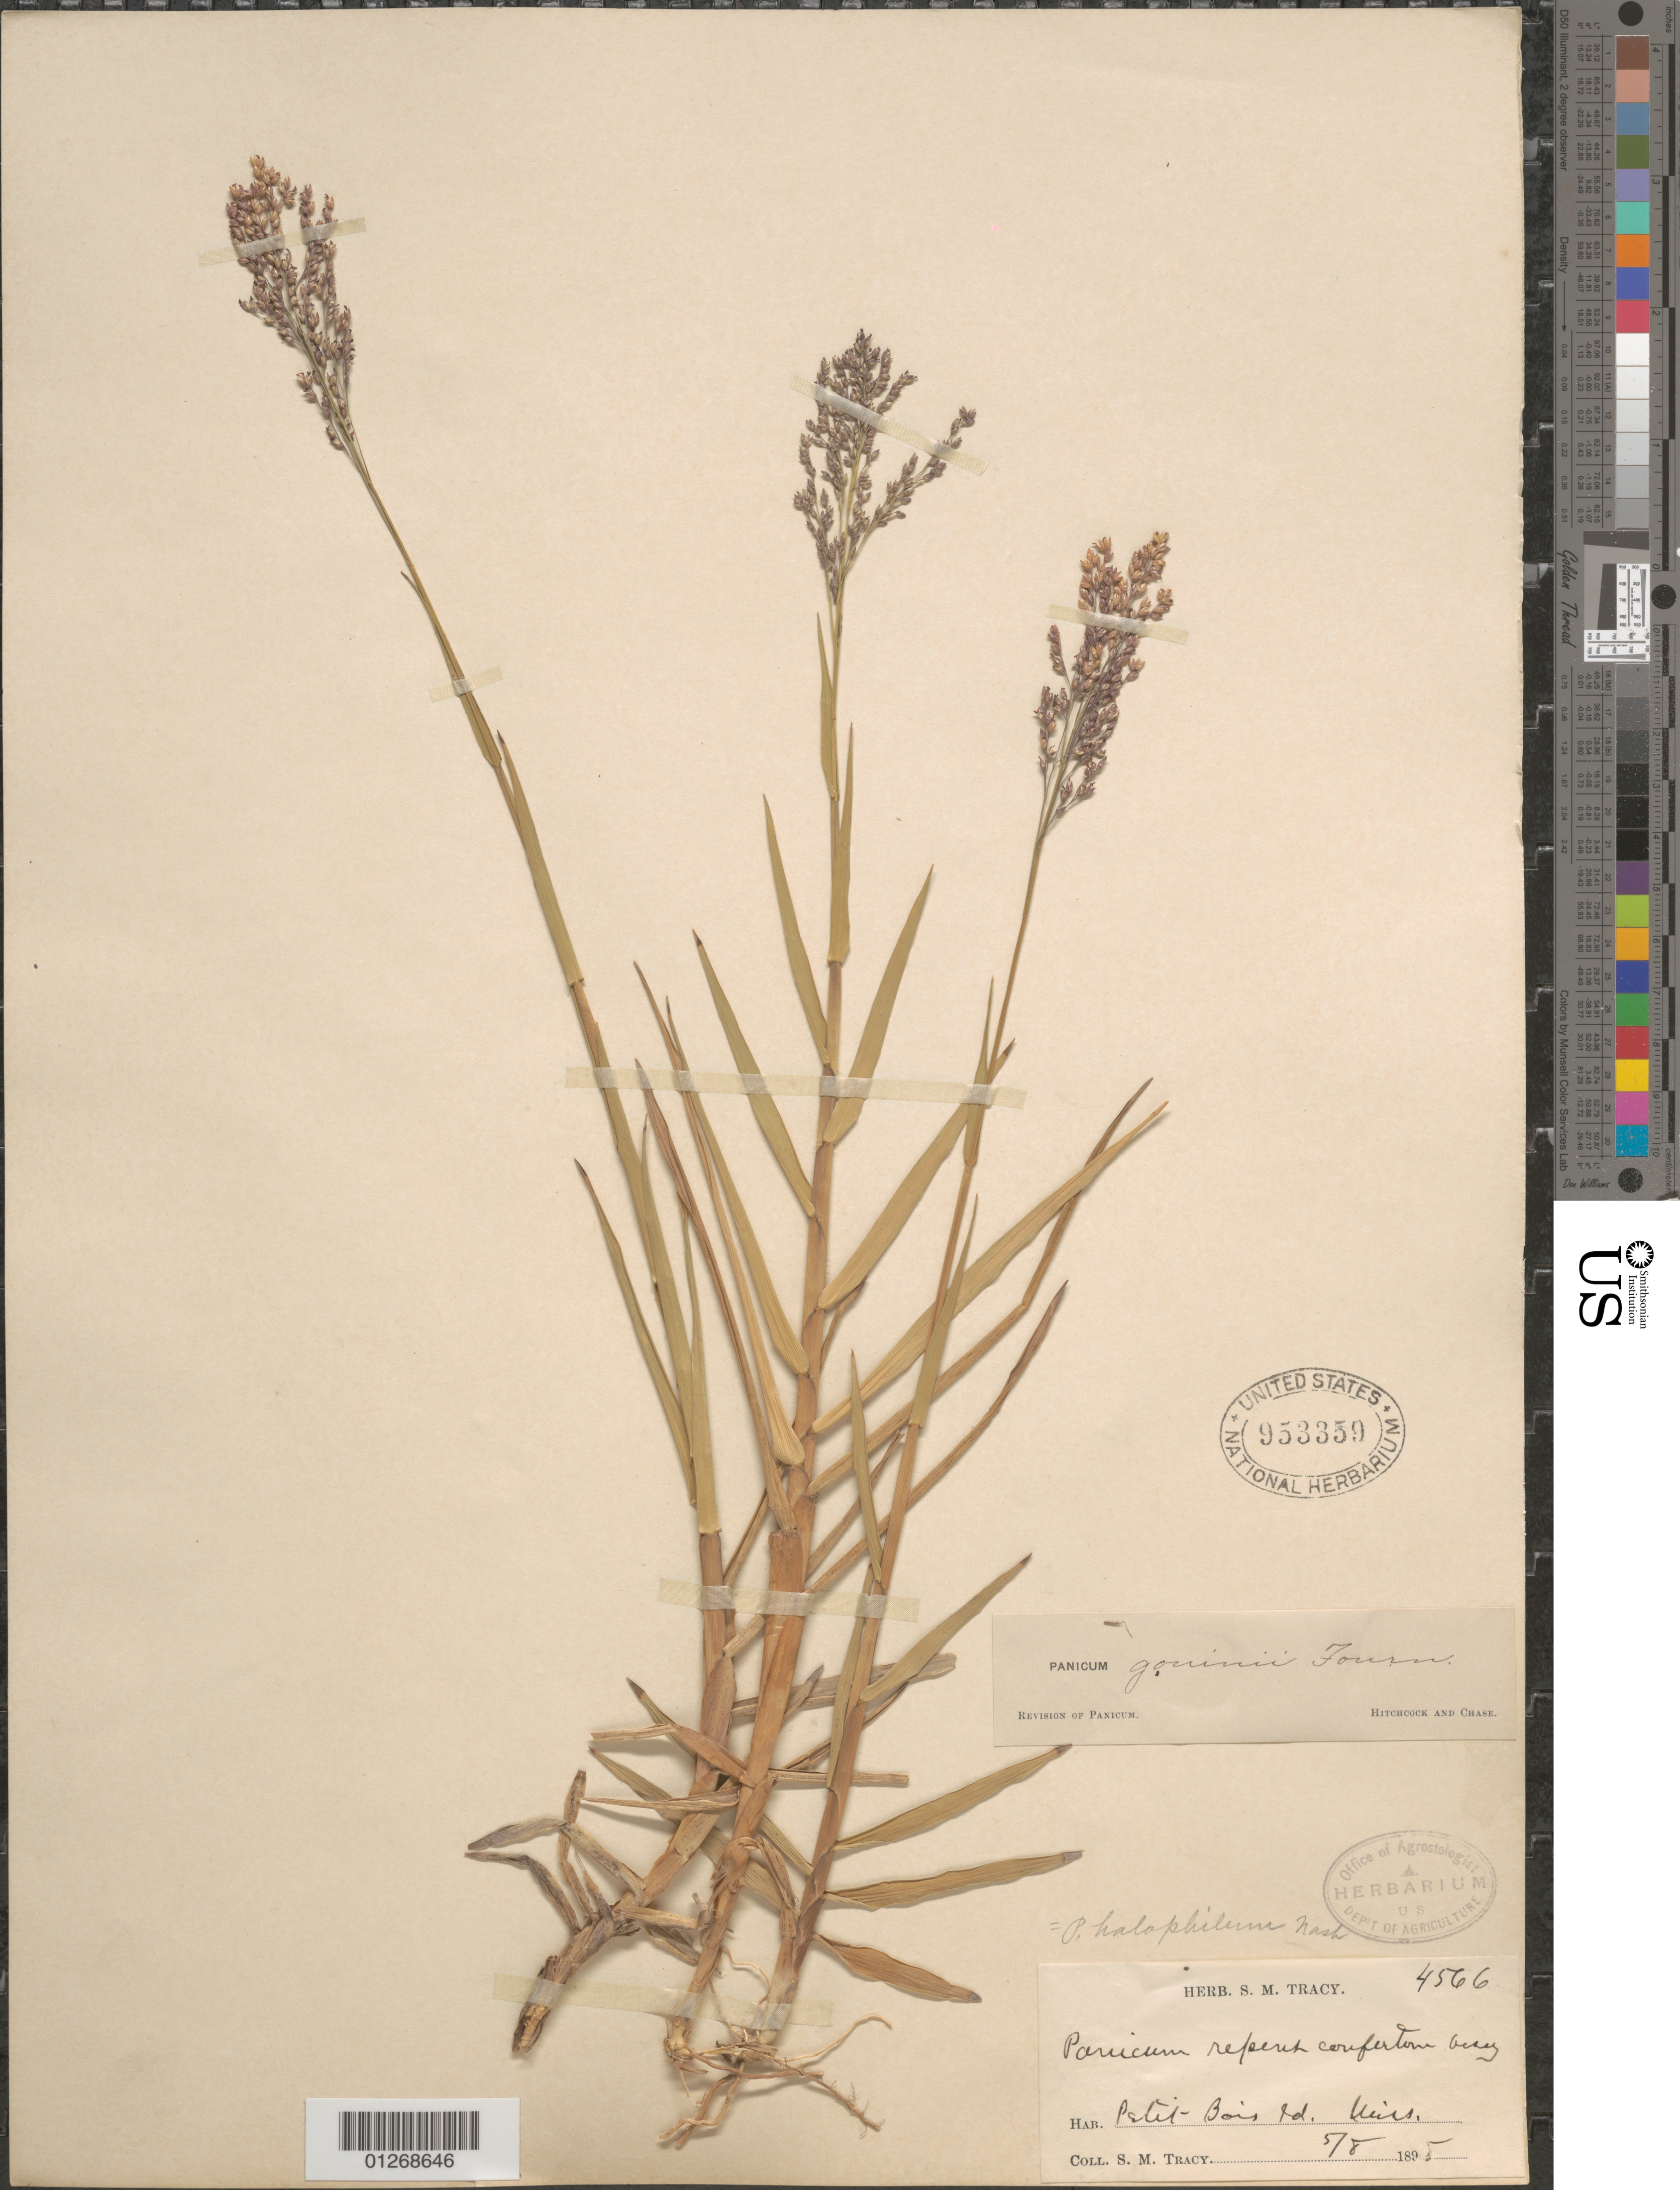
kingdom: Plantae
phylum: Tracheophyta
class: Liliopsida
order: Poales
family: Poaceae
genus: Panicum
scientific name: Panicum gouinii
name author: E. Fourn.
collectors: S. M. Tracy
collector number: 4566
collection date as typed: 08 May 1898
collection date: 1898-05-08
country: United States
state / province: Mississippi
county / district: Jackson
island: Petit Bois Island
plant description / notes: Cited under Panicum halophilum Nash (1901) but not a type of that name, which was a replacement name for Panicum repens var. confertum Vasey (non Panicum confertum Desv.).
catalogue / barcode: US 953359